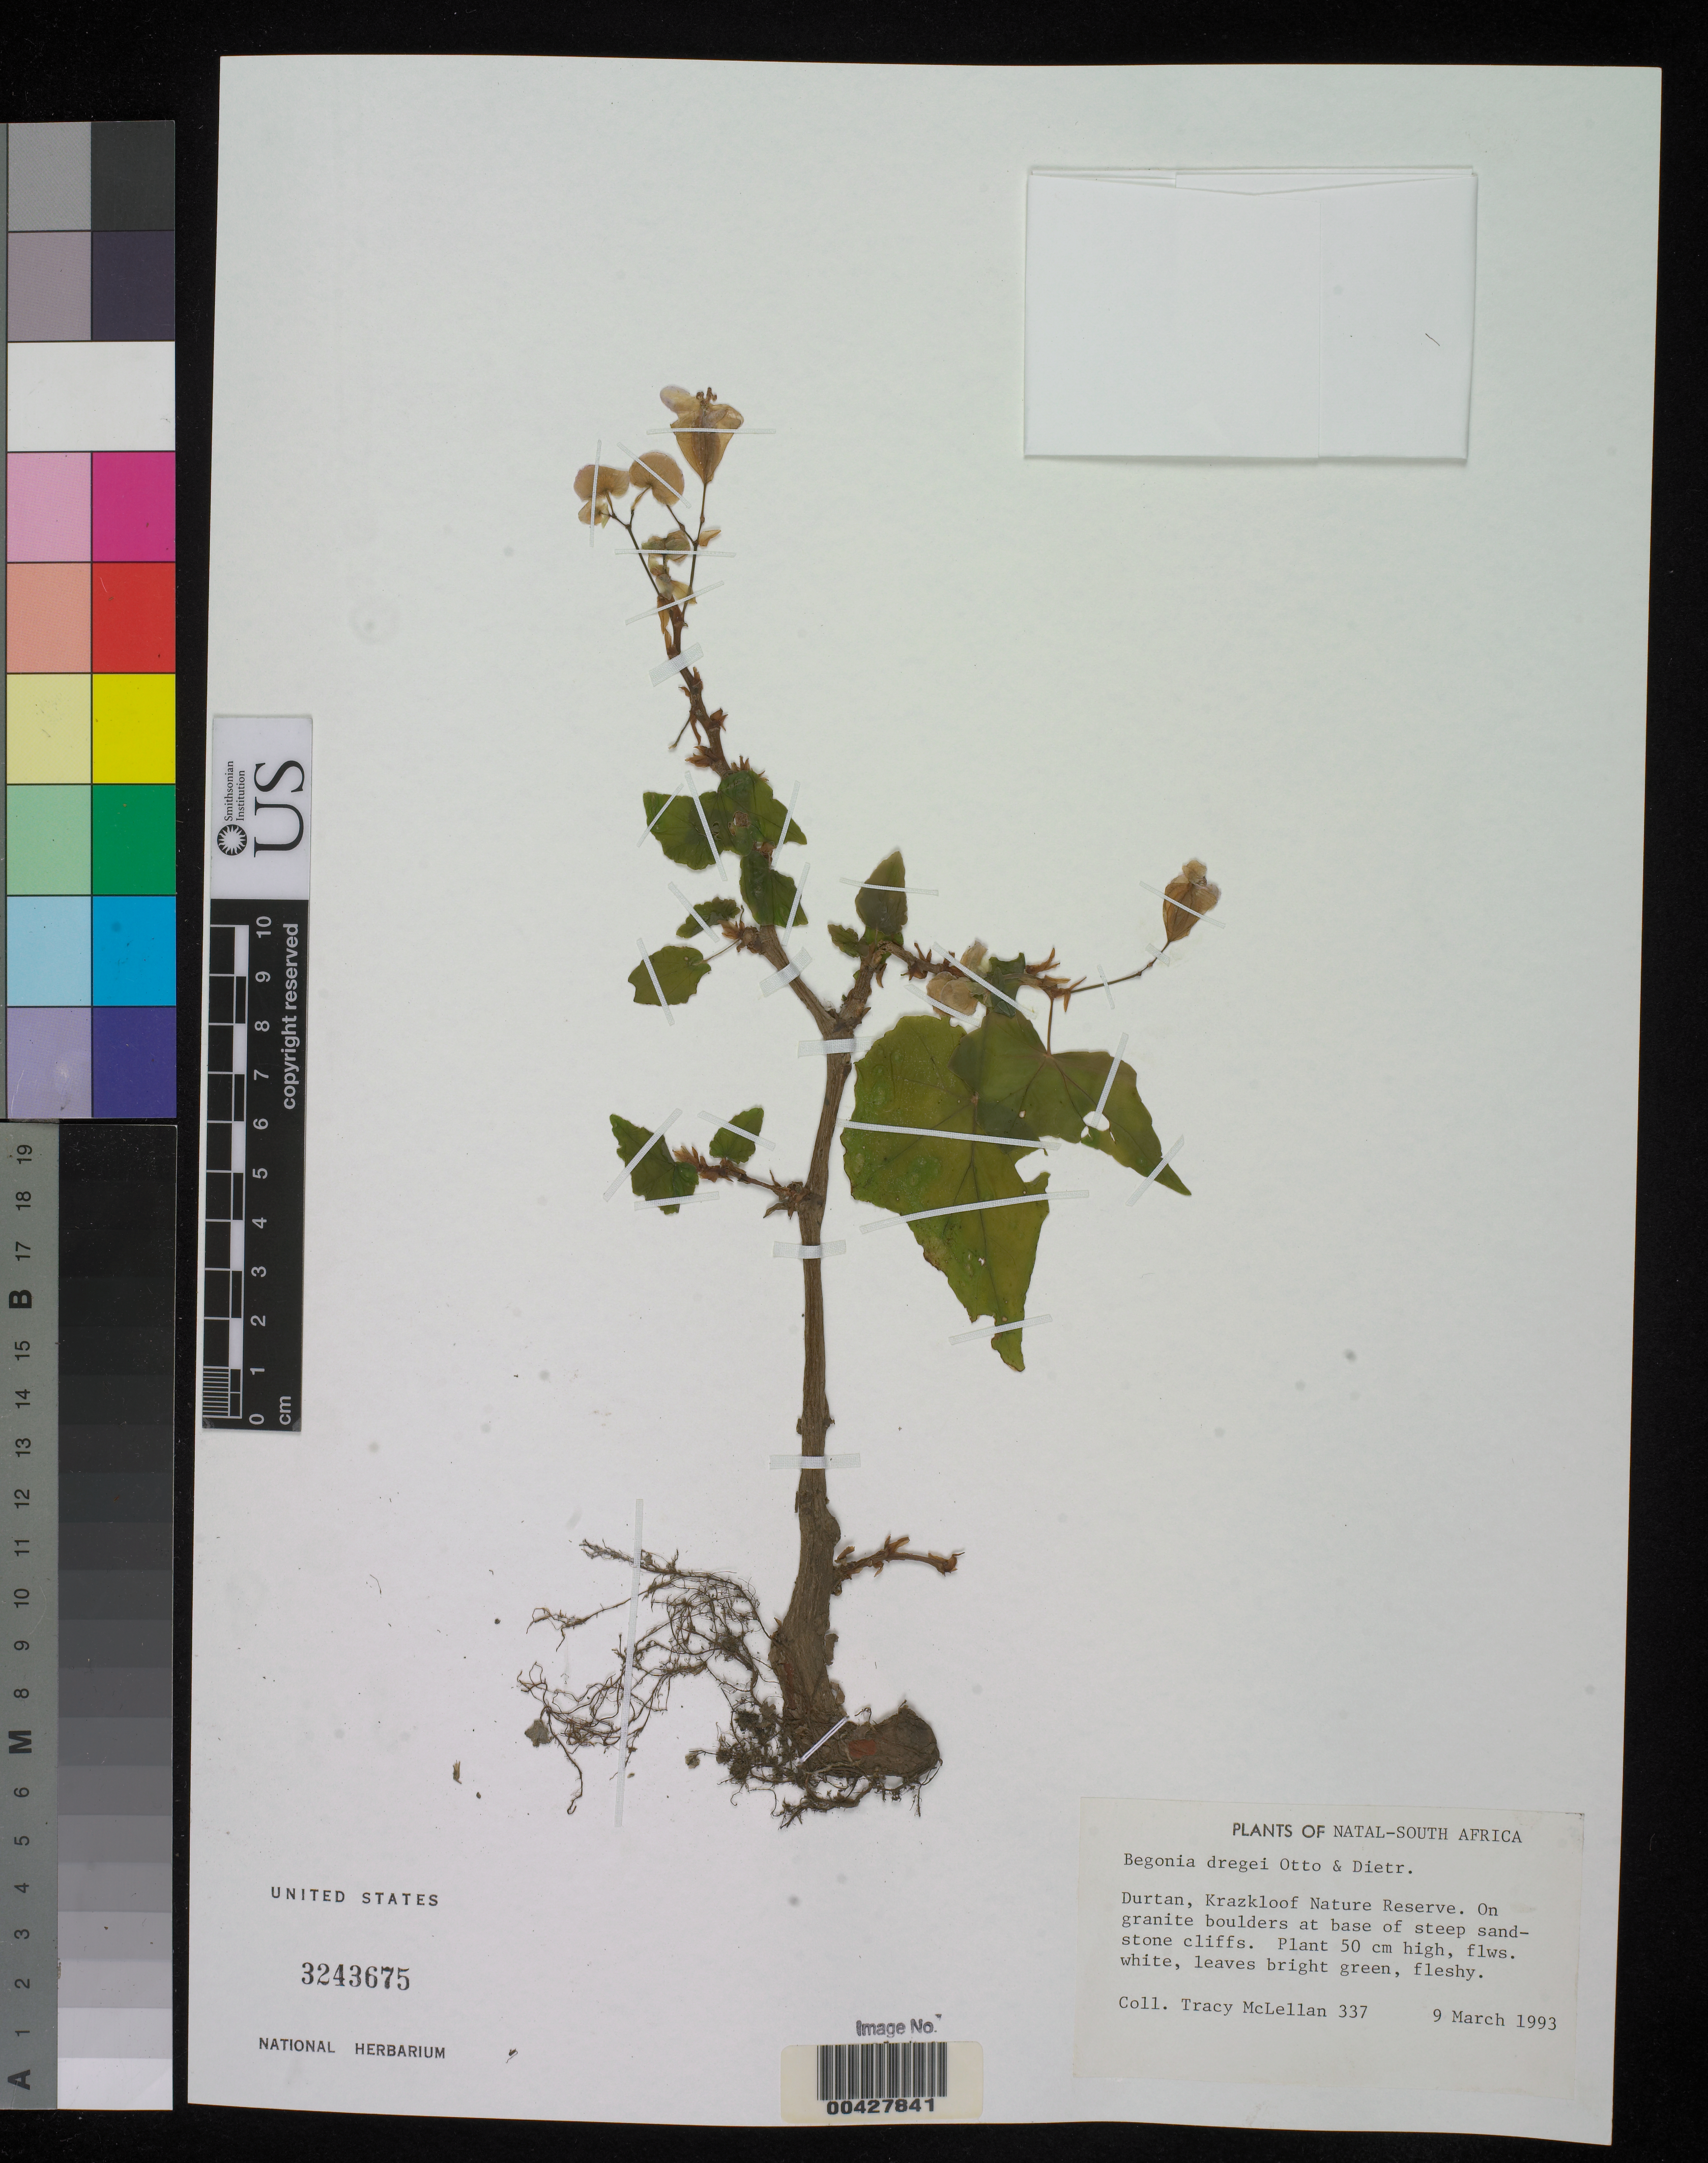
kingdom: Plantae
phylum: Tracheophyta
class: Magnoliopsida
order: Cucurbitales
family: Begoniaceae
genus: Begonia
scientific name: Begonia dregei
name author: Otto & D. Dietr.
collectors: T. Mclellan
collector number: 337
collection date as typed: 09 Mar 1993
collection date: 1993-03-09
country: South Africa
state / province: KwaZulu-Natal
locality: Durban, krazkloof nature reserve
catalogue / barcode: US 3243675